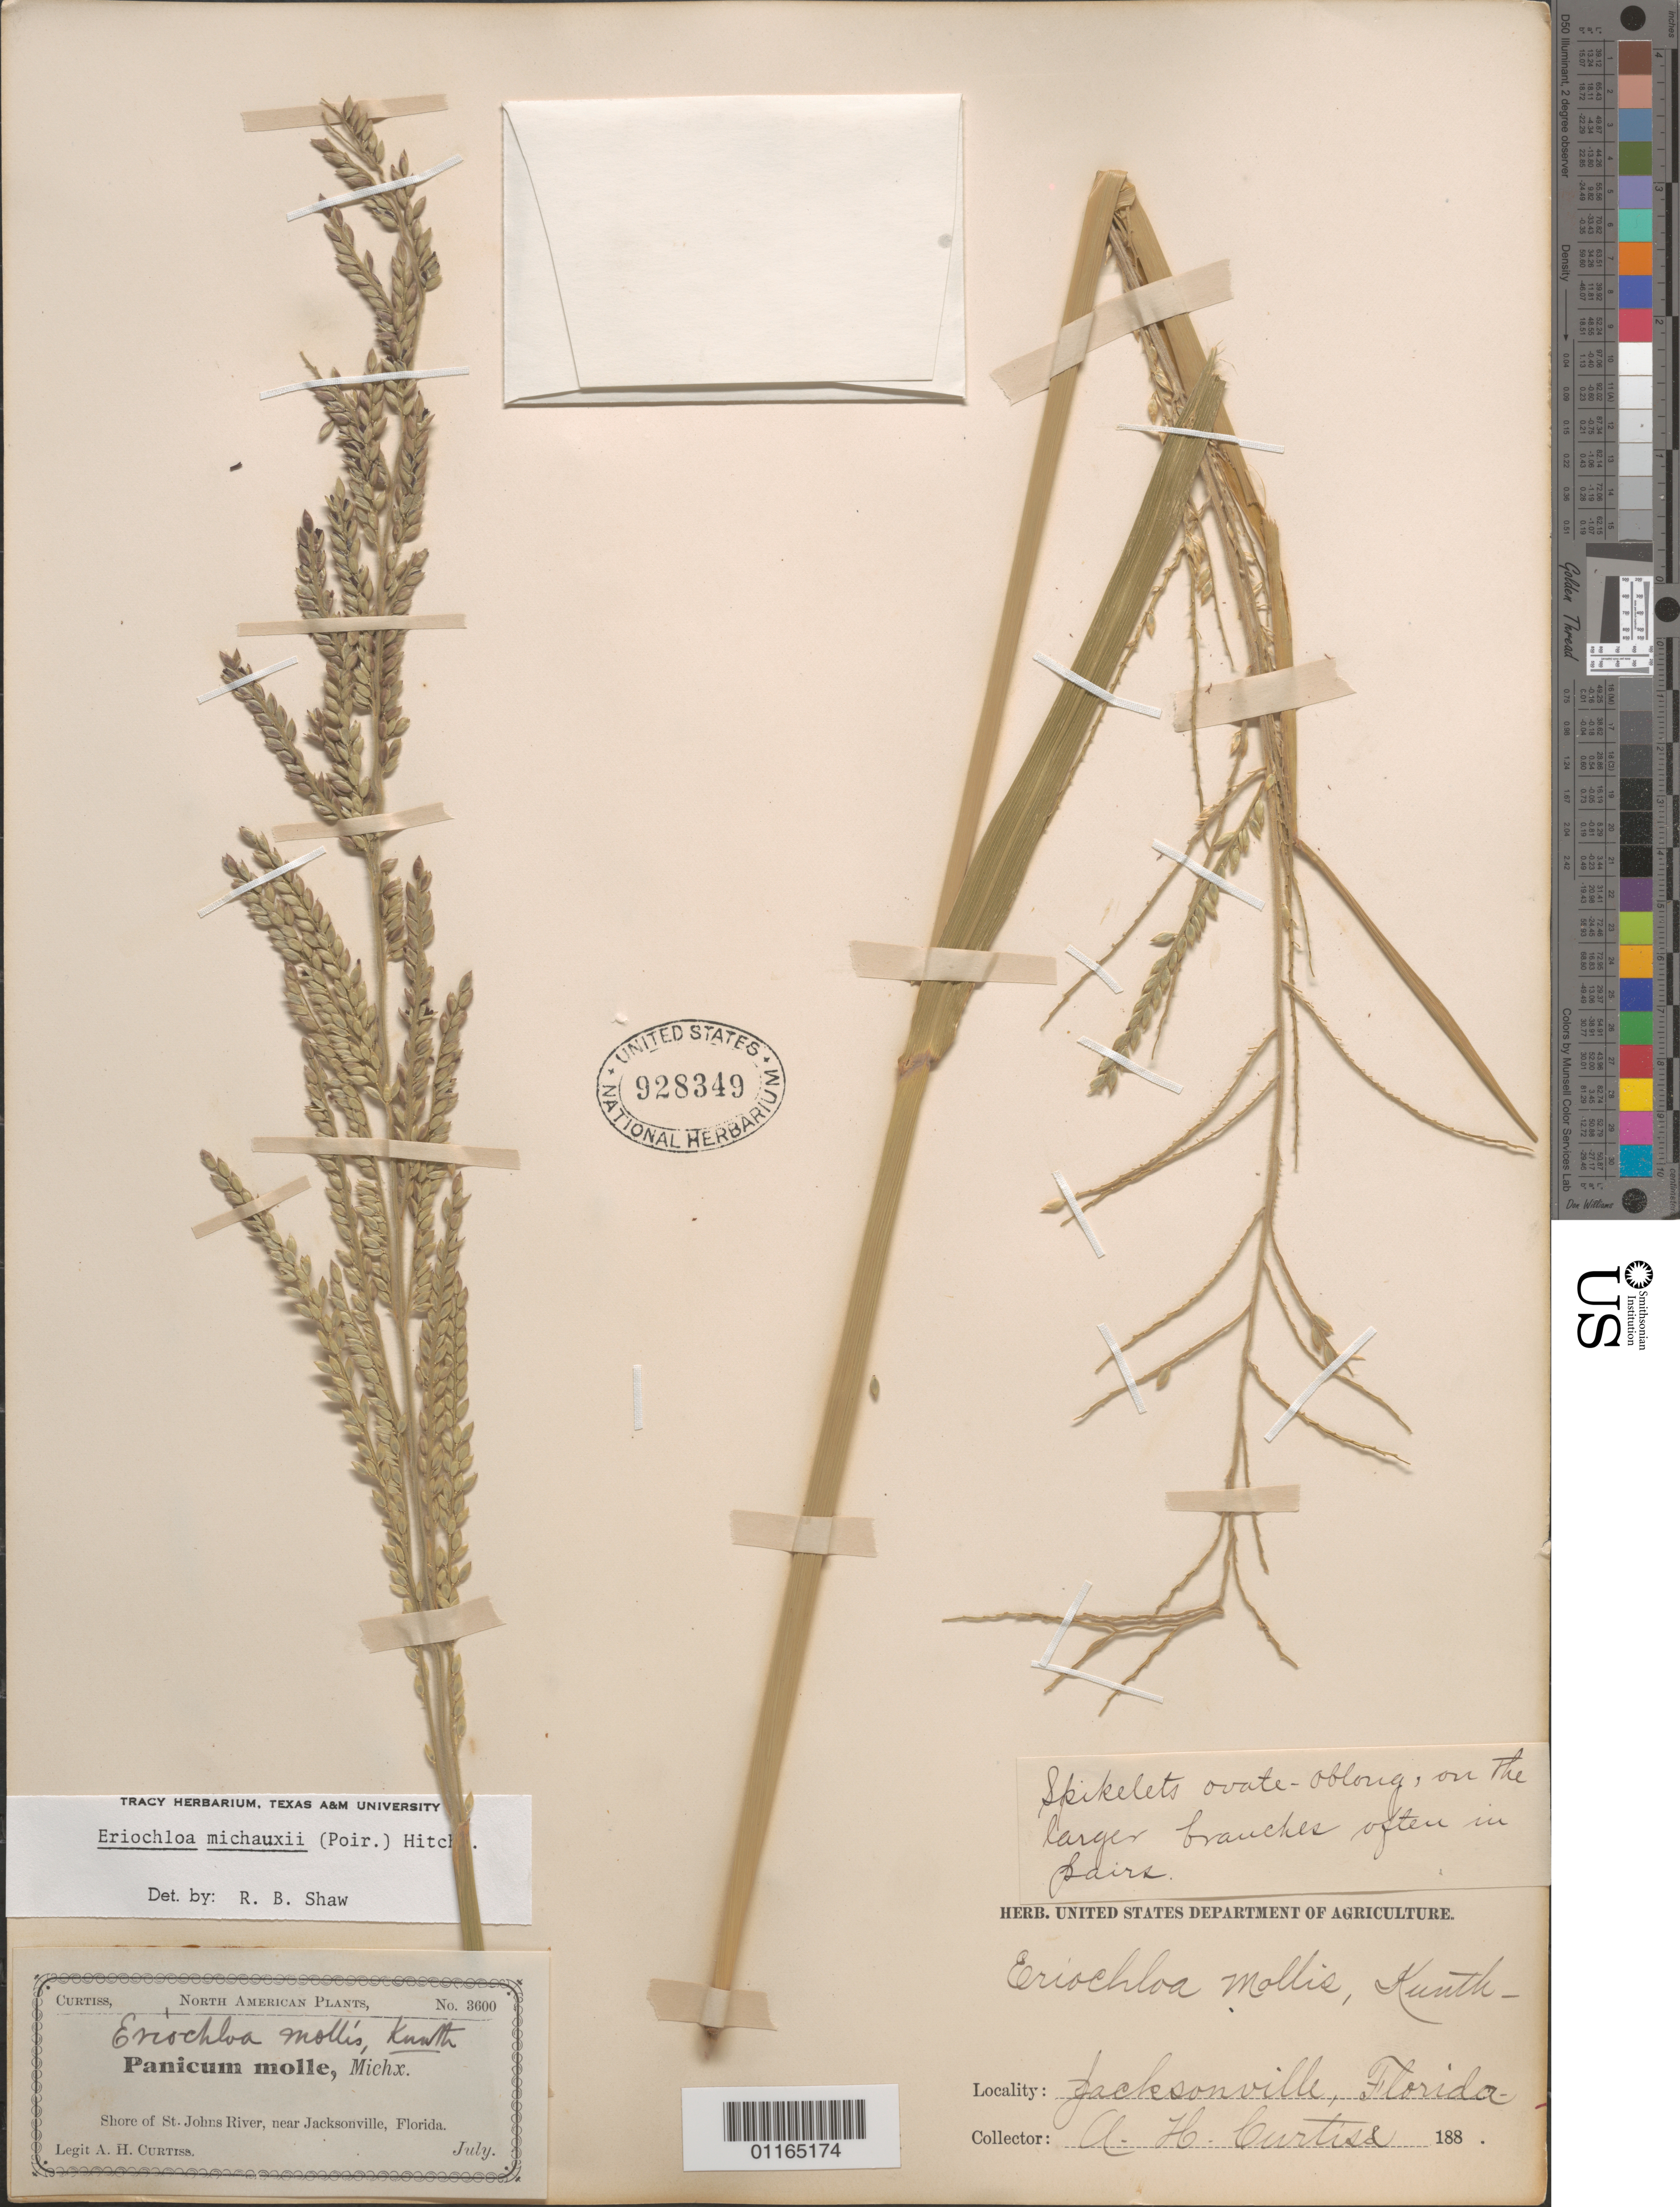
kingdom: Plantae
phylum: Tracheophyta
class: Liliopsida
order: Poales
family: Poaceae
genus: Eriochloa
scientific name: Eriochloa michauxii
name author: (Poir.) Hitchc.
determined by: Shaw, R. B.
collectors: A. H. Curtiss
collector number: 3600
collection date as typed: July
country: United States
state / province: Florida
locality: Shore of St. Johns River, near Jacksonville, Florida.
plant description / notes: Apparently not a type of Eriochloa debilis Mez, cited in protologue as "Florida (Curtiss n. 3600) [i.e., no date or precise locality]; specimen (holotype?) at B annotated by Mez (?) is Curtiss 3600*, February, "Sandy field, No-name Key, South Florida." This specimen (Curtiss 3600 [sans asterisk]) is July, "Shore of St. Johns River, near Jacksonville, Florida")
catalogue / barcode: US 928349